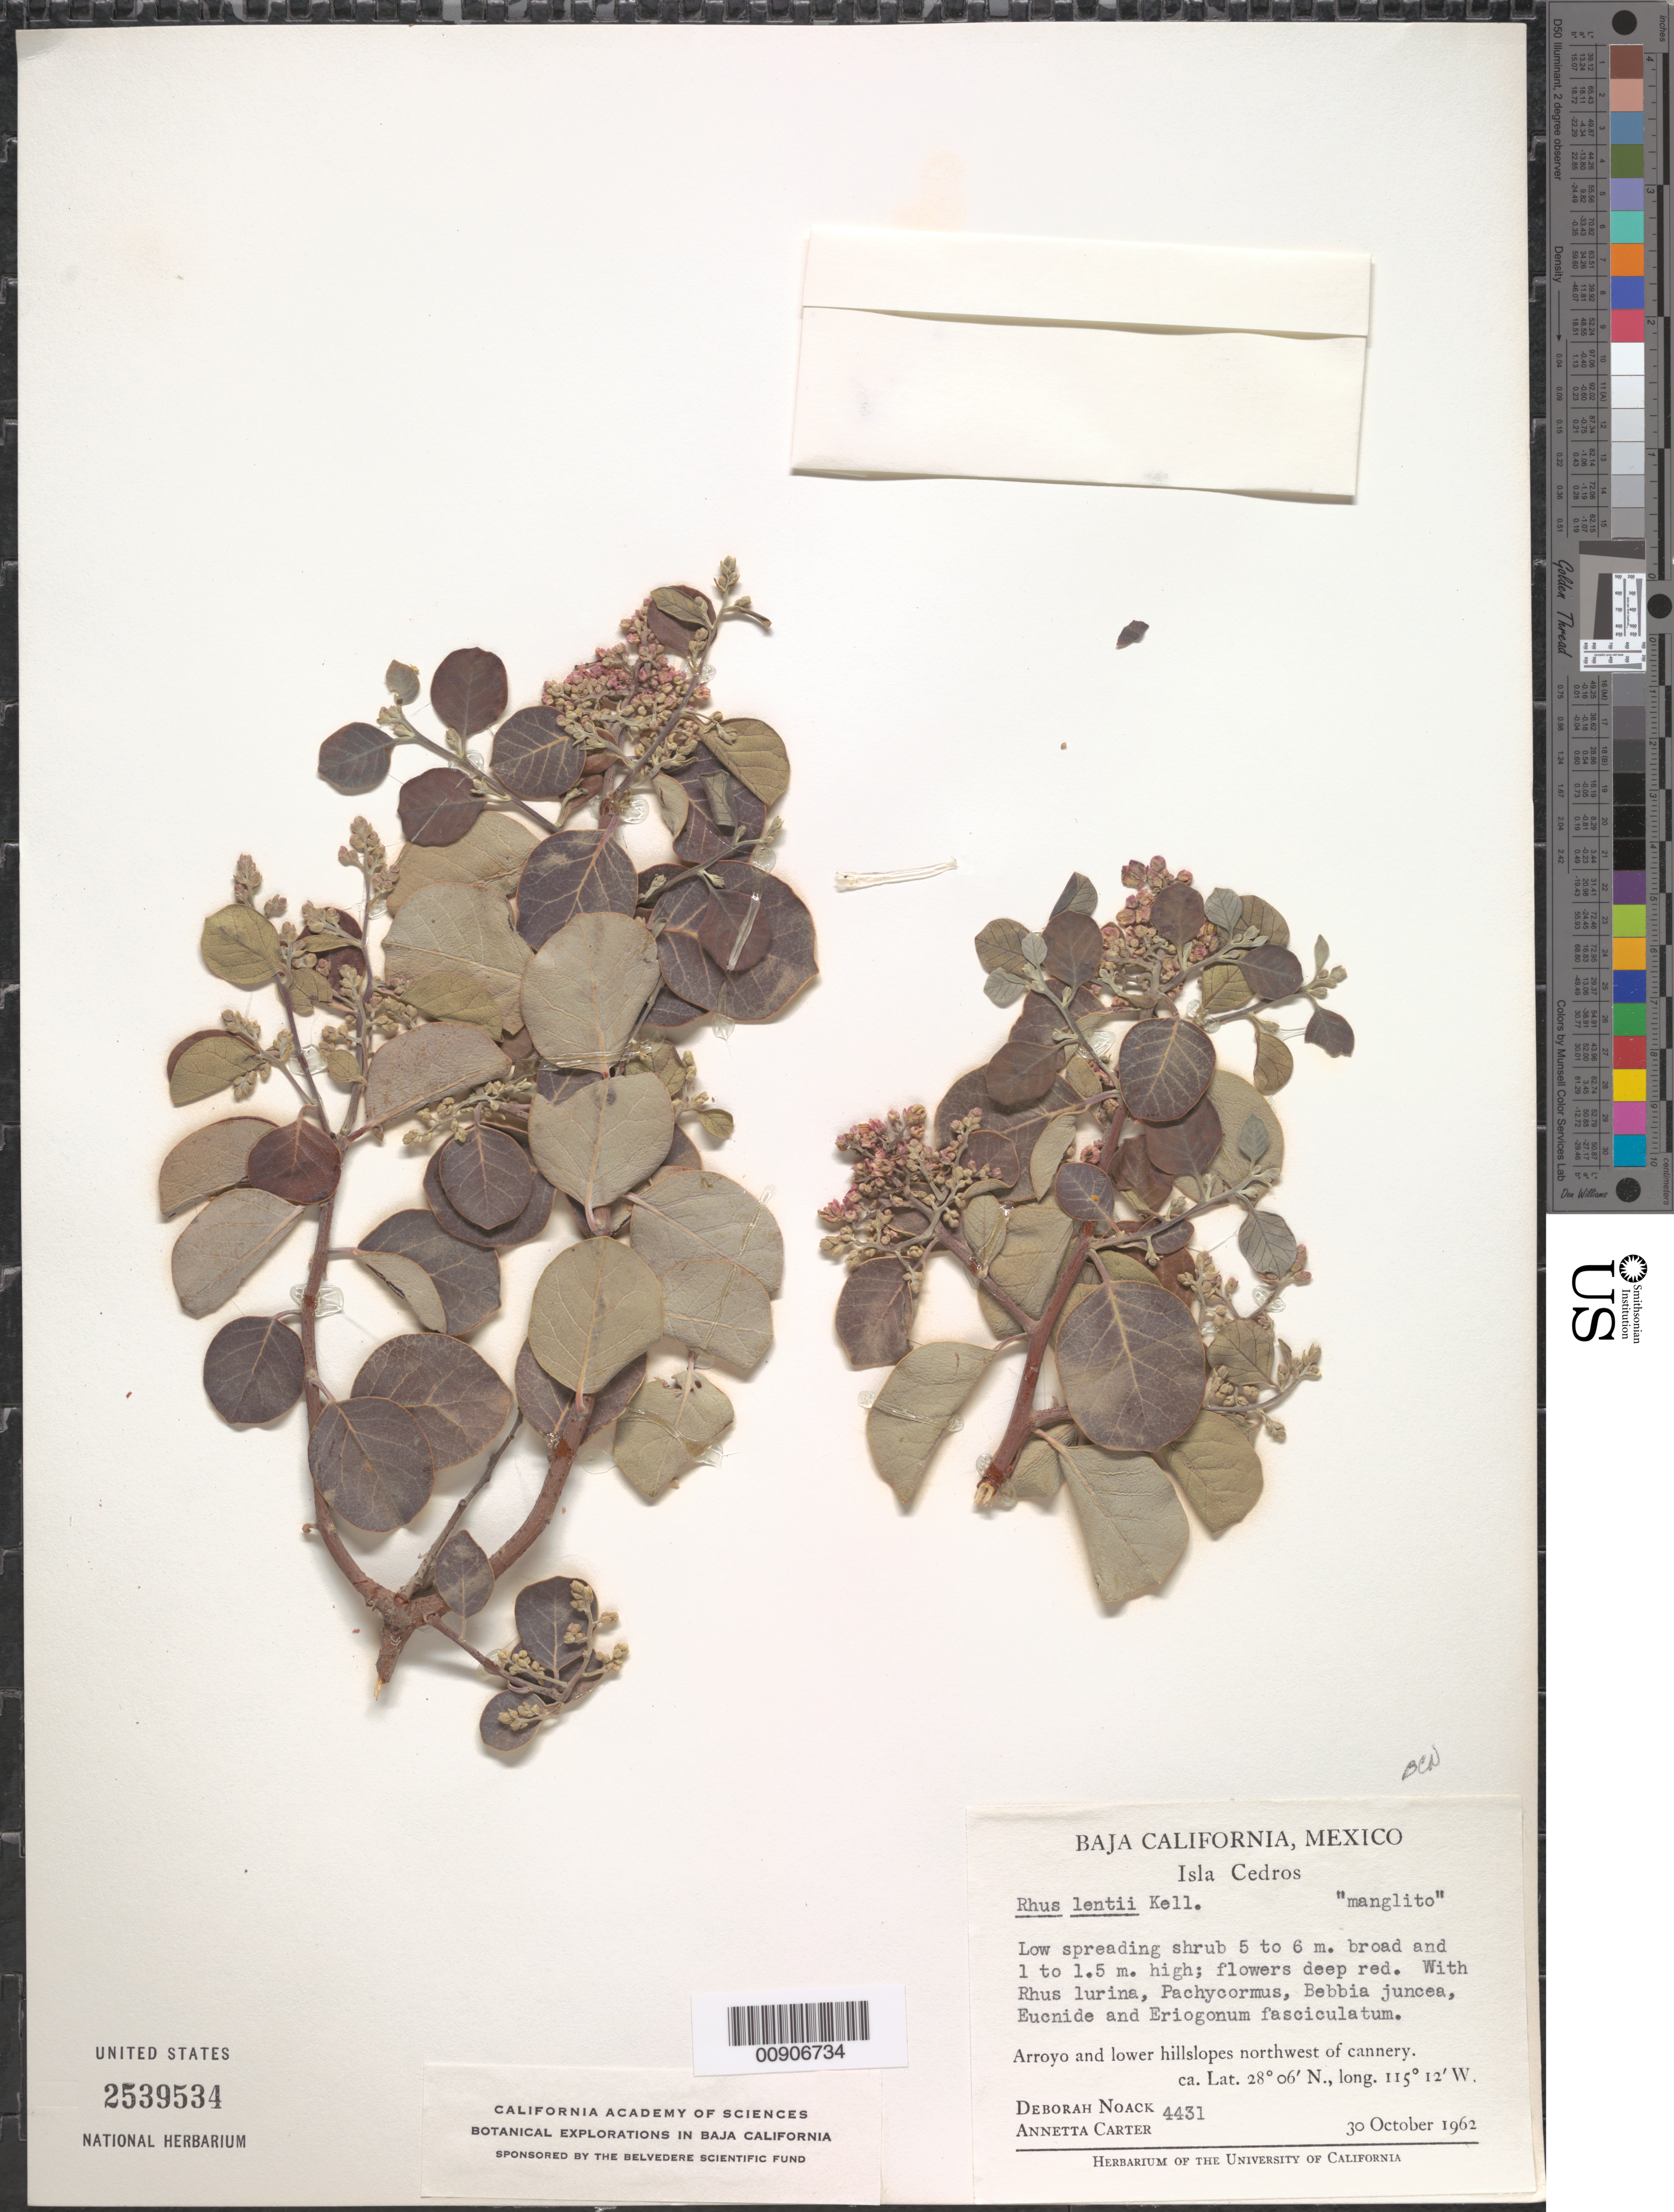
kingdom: Plantae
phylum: Tracheophyta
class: Magnoliopsida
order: Sapindales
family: Anacardiaceae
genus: Rhus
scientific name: Rhus lentii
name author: Kellogg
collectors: Noack, D. & A. Carter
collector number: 4431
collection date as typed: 30 Oct 1962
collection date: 1962-10-30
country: Mexico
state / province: Baja California Norte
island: Isla Cedros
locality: Isla Cedros. Arroyo and lower hillslopes northwest of cannery.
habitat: Arroyo and lower hillslopes. With Rhus lurina, Pachycormus, Bebbia juncea, Eucnide and Eriogonum fasciculatum.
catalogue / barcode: US 2539534